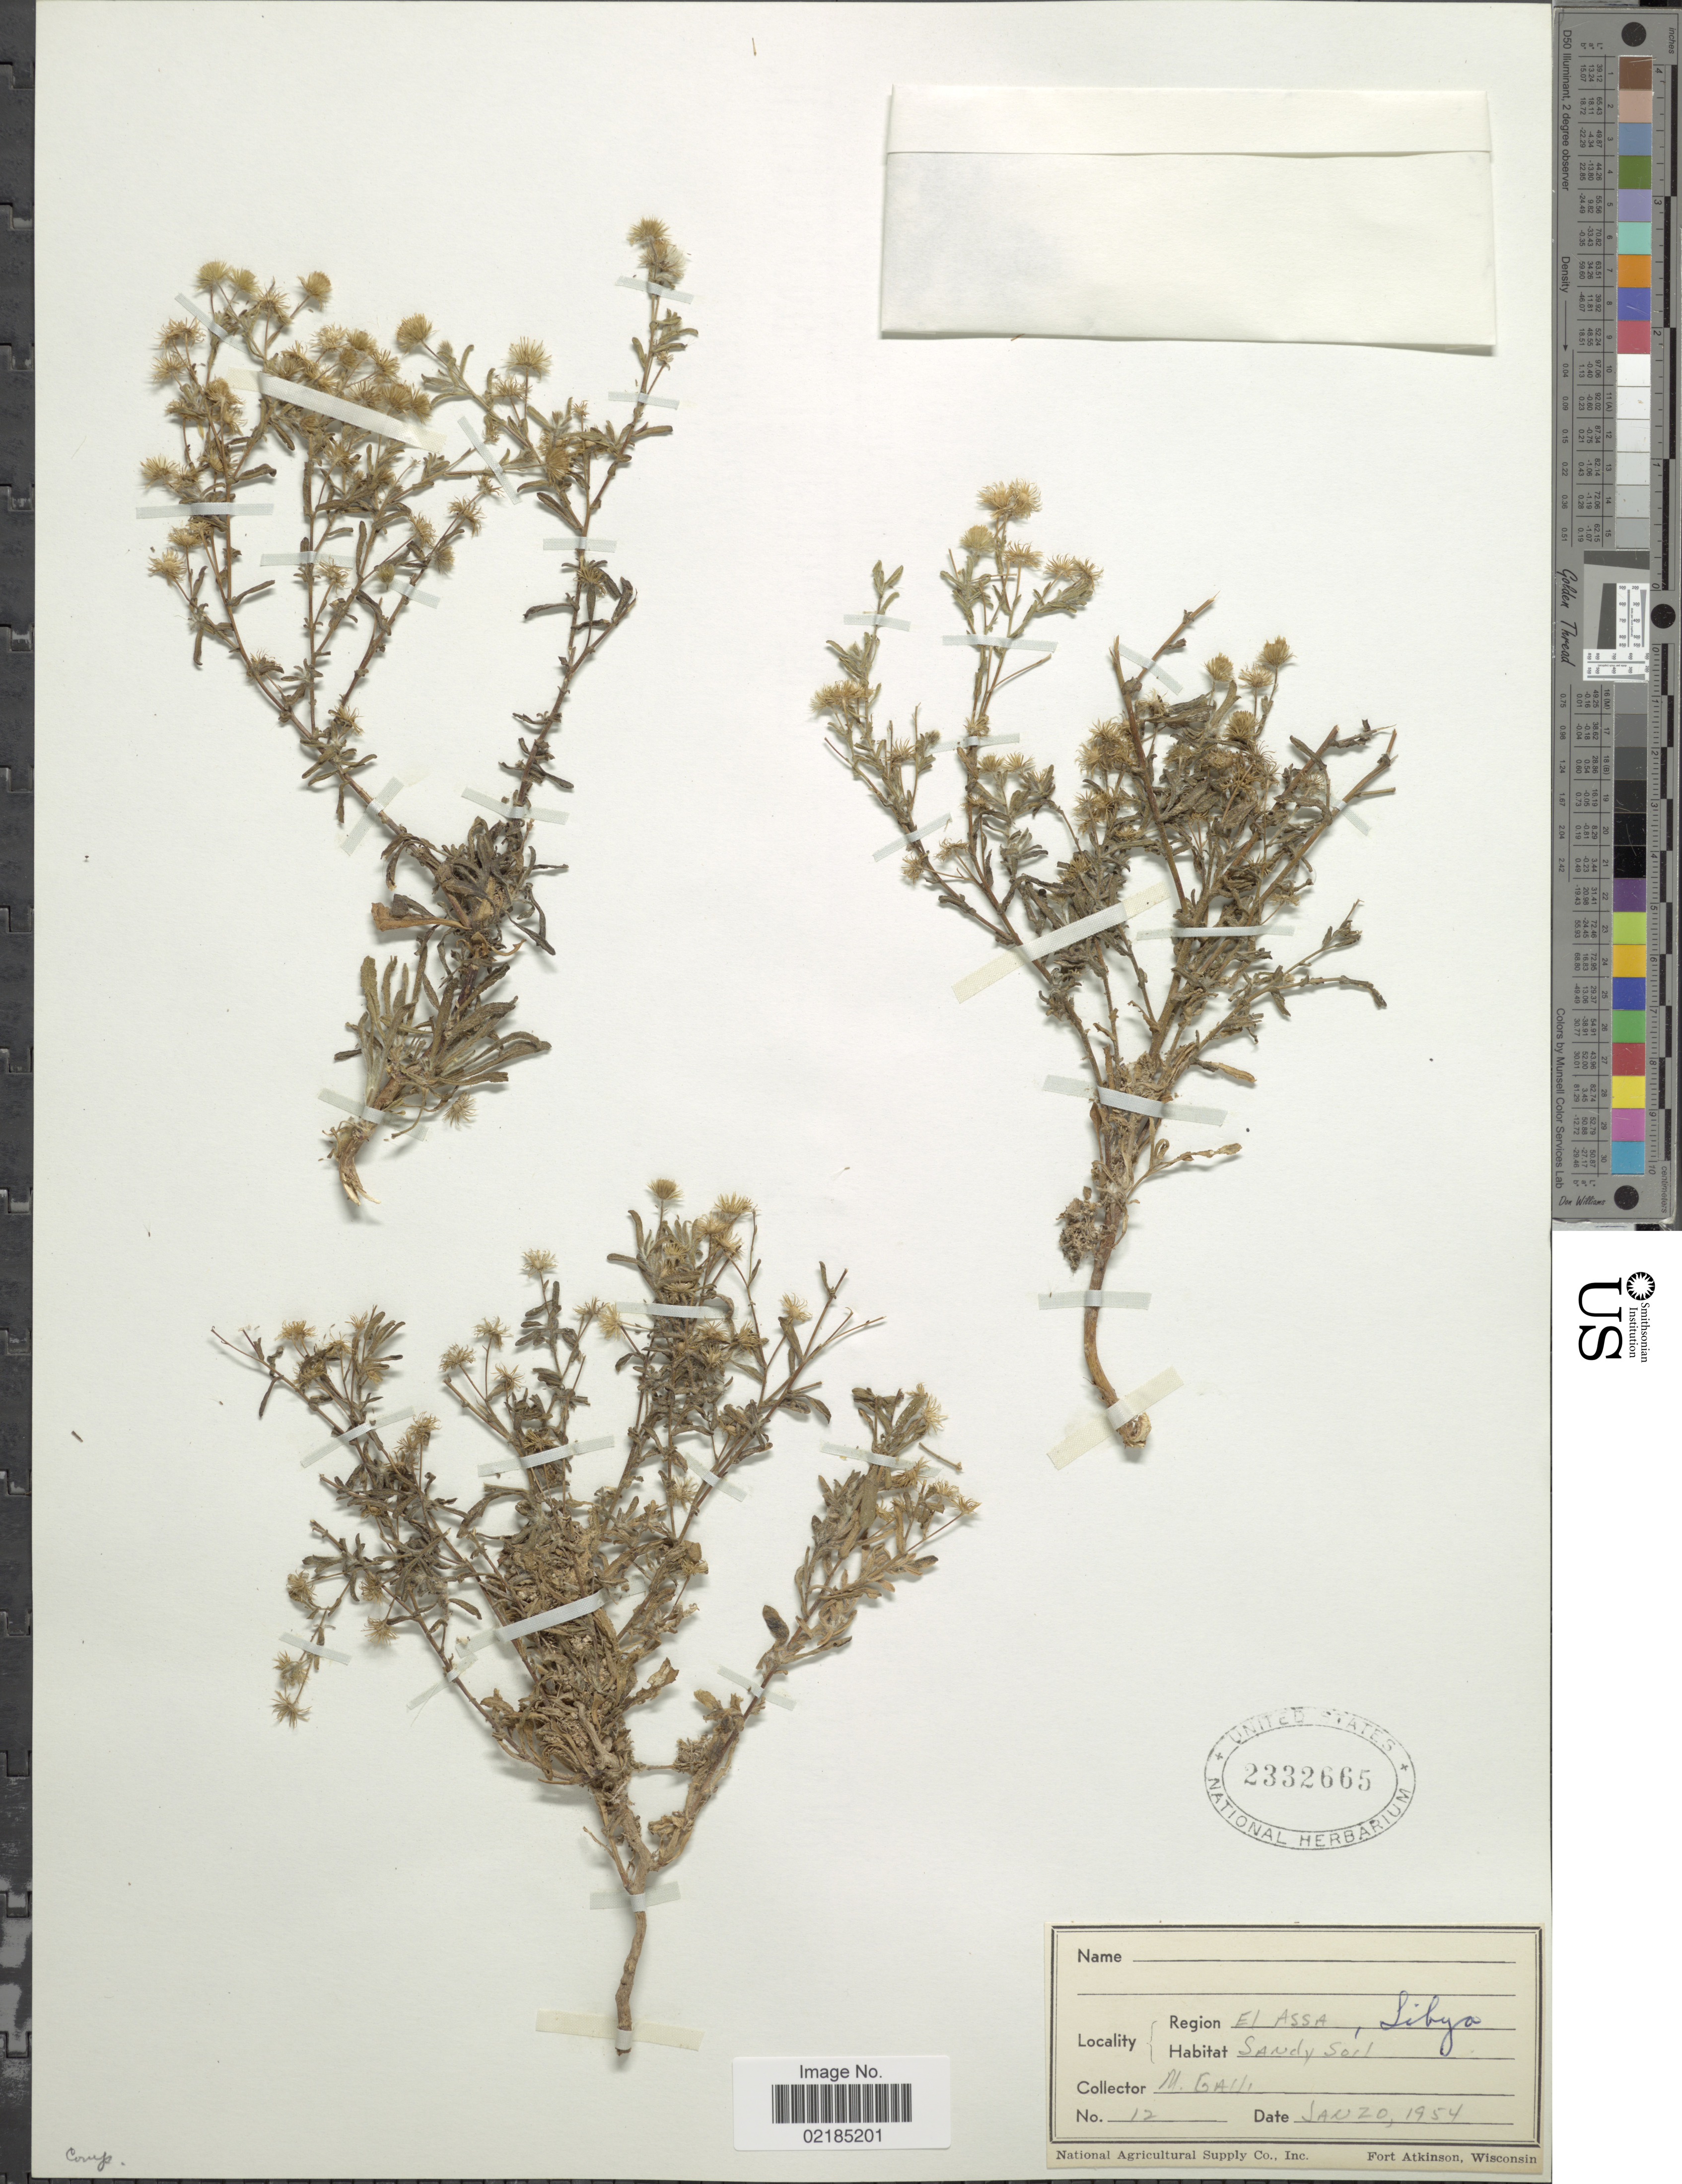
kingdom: Plantae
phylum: Tracheophyta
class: Magnoliopsida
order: Asterales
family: Asteraceae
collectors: M. Gaili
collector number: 12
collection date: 1954-01-20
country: Libya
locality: El Assa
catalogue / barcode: US 2332665